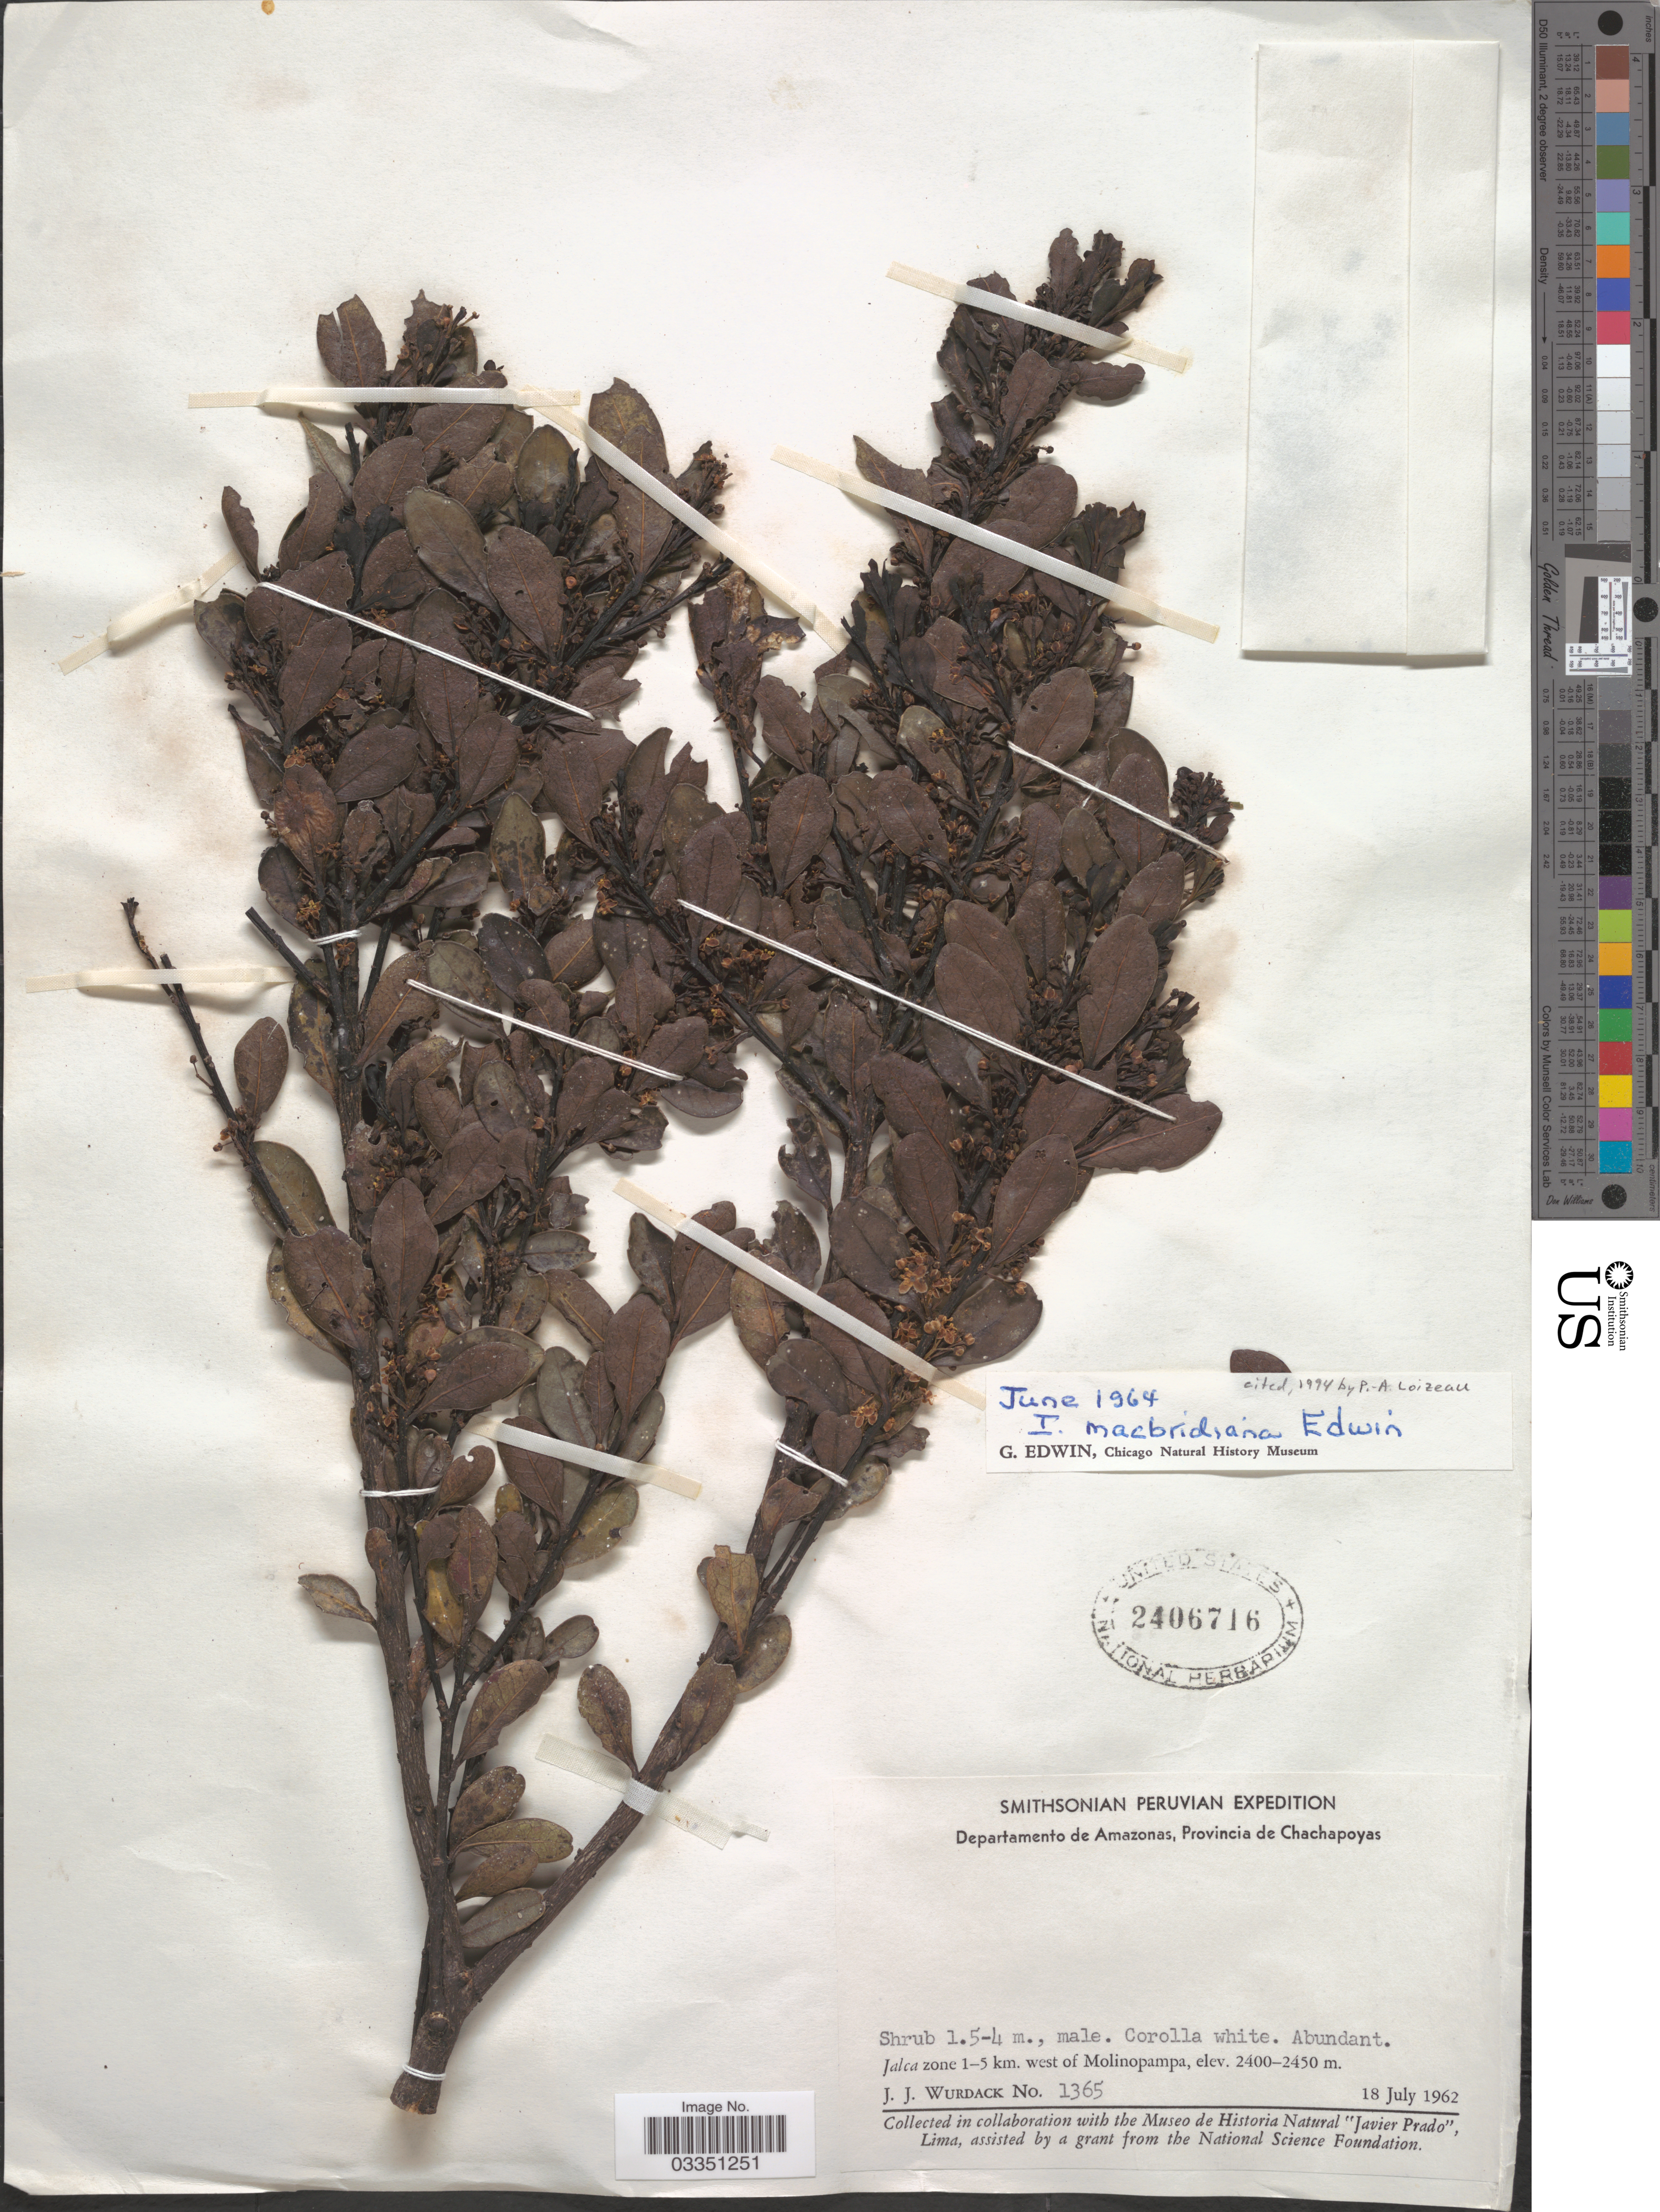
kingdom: Plantae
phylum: Tracheophyta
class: Magnoliopsida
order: Aquifoliales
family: Aquifoliaceae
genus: Ilex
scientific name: Ilex macbrideana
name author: Edwin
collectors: J. J. Wurdack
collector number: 1365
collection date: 1962-07-18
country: Peru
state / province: Amazonas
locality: Departamento de Amazonas, Provincia de Chachapoyas. Jalca zone 1-5 km. west of Molinopampa.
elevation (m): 2400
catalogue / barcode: US 2406716